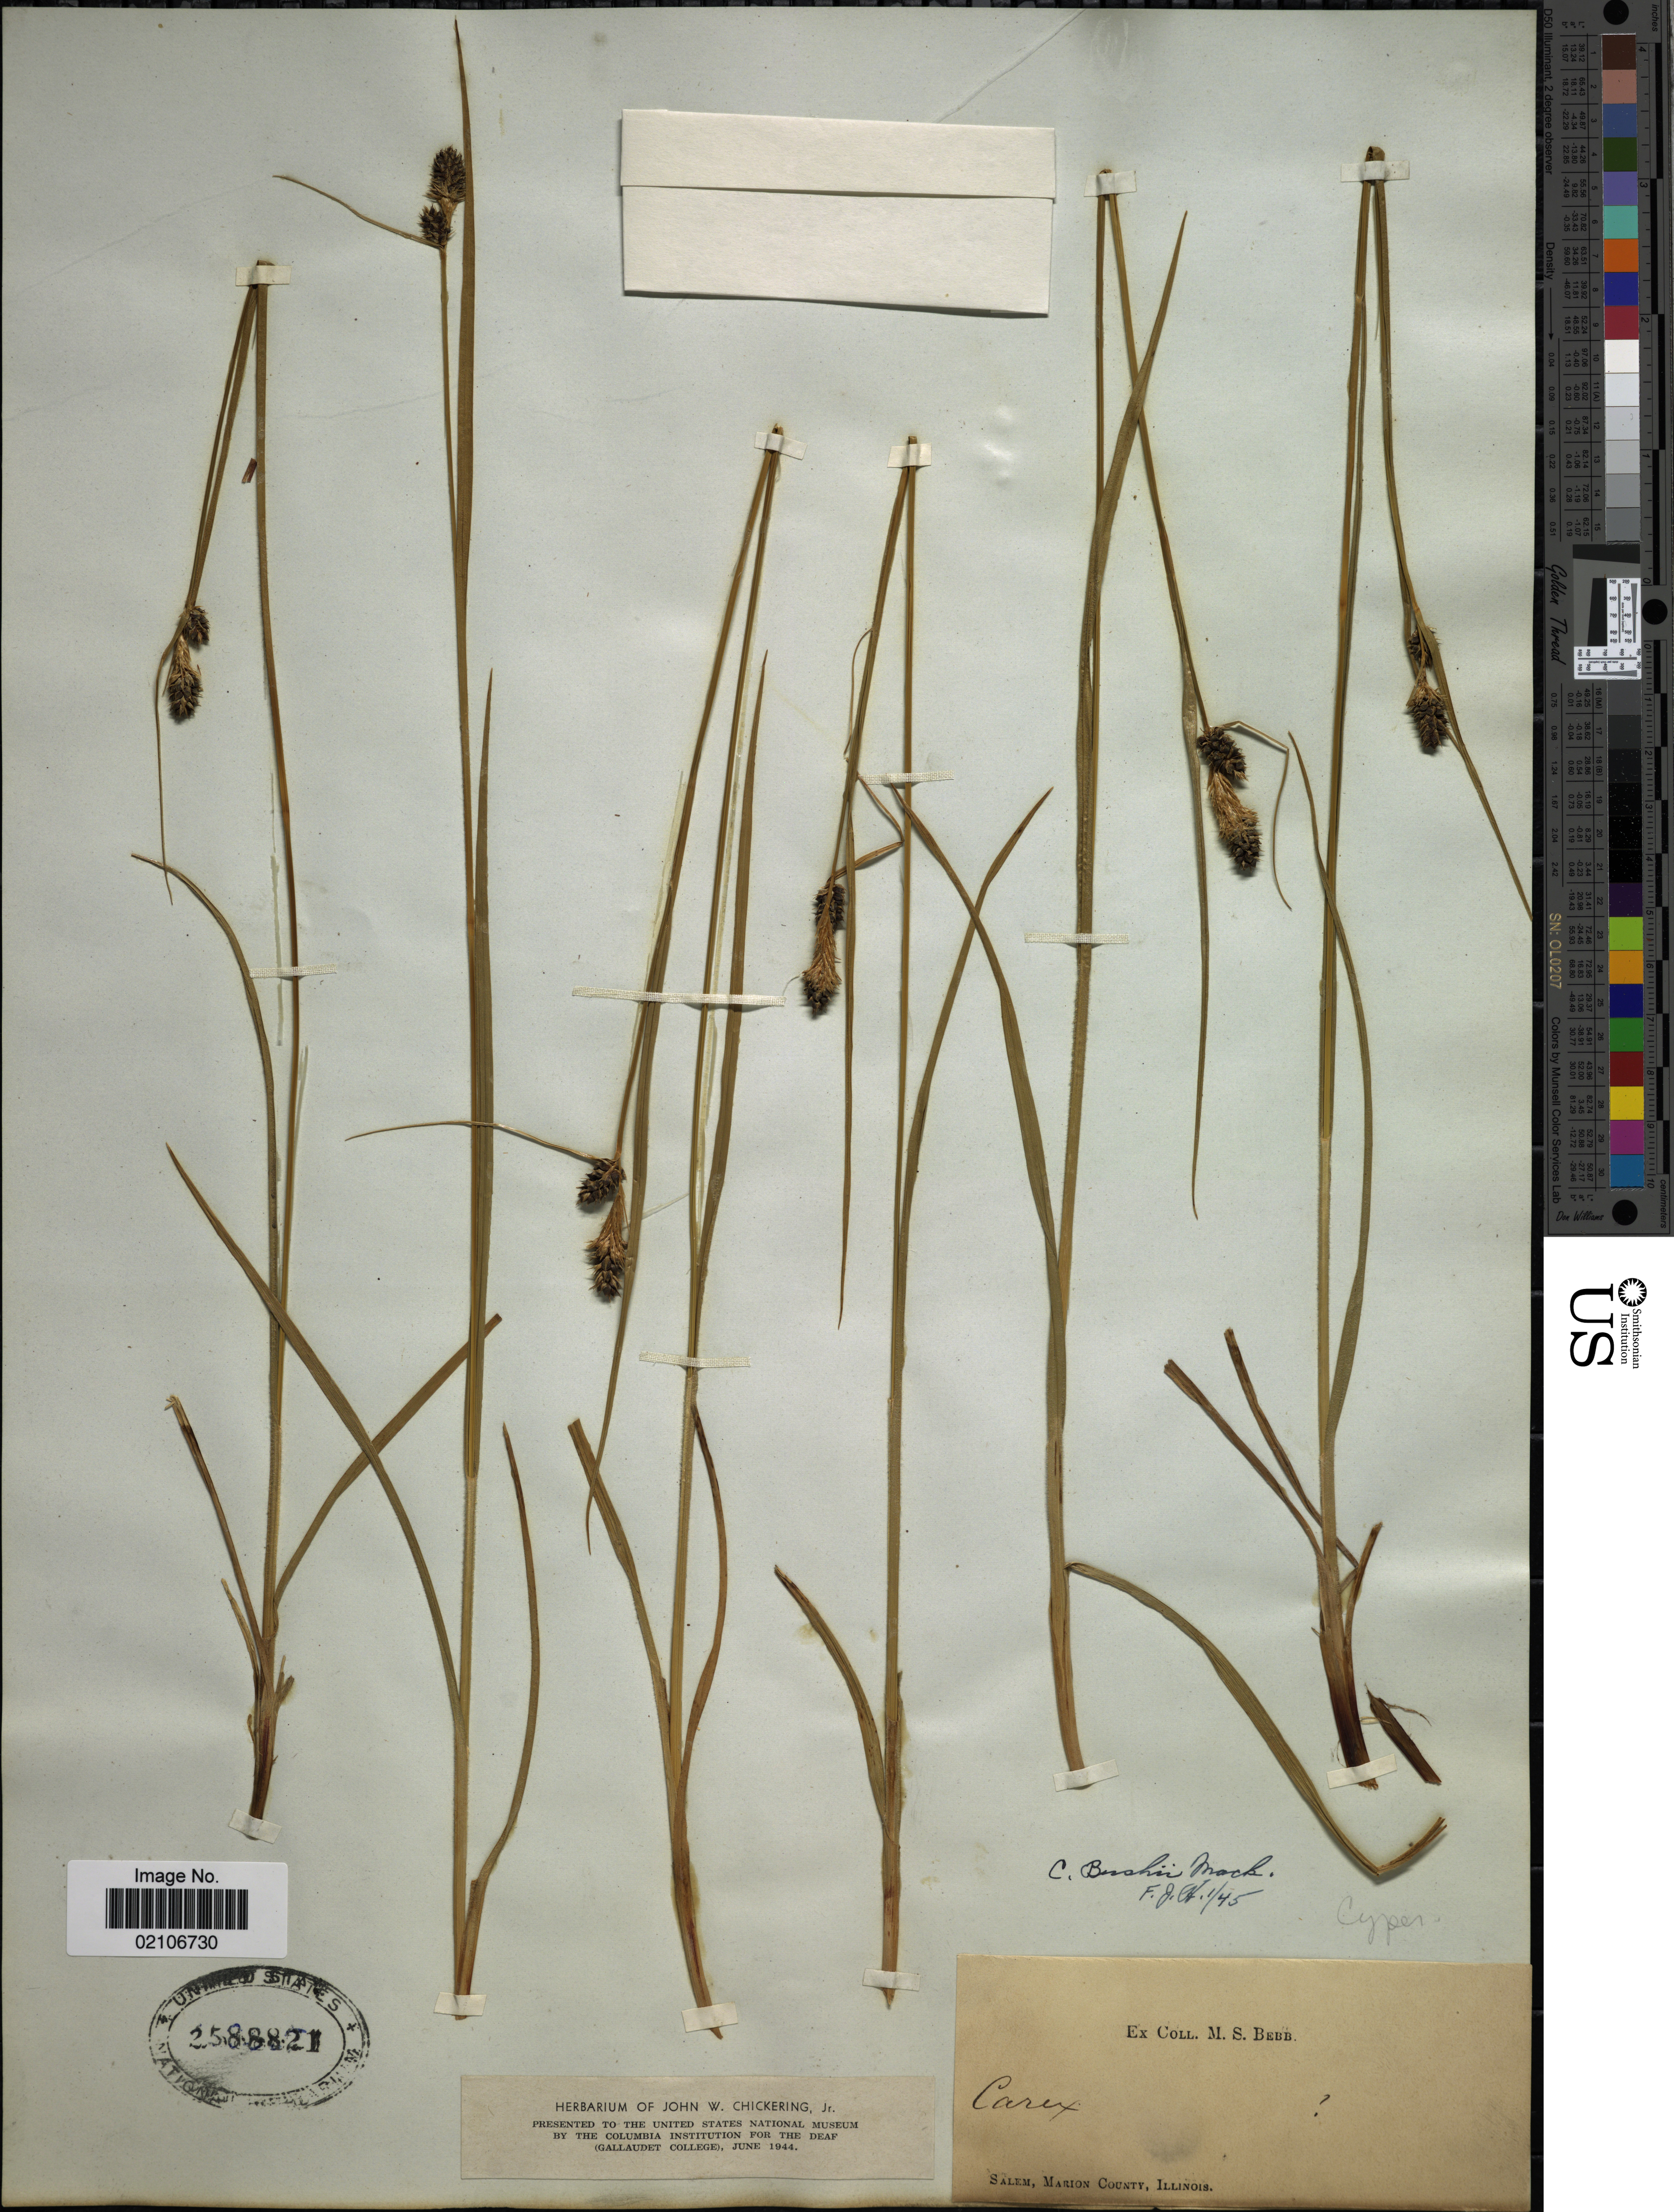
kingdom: Plantae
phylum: Tracheophyta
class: Liliopsida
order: Poales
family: Cyperaceae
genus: Carex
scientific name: Carex bushii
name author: Mack.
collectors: M. Bebb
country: United States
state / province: Illinois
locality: Salem, Marion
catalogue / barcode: US 2588821